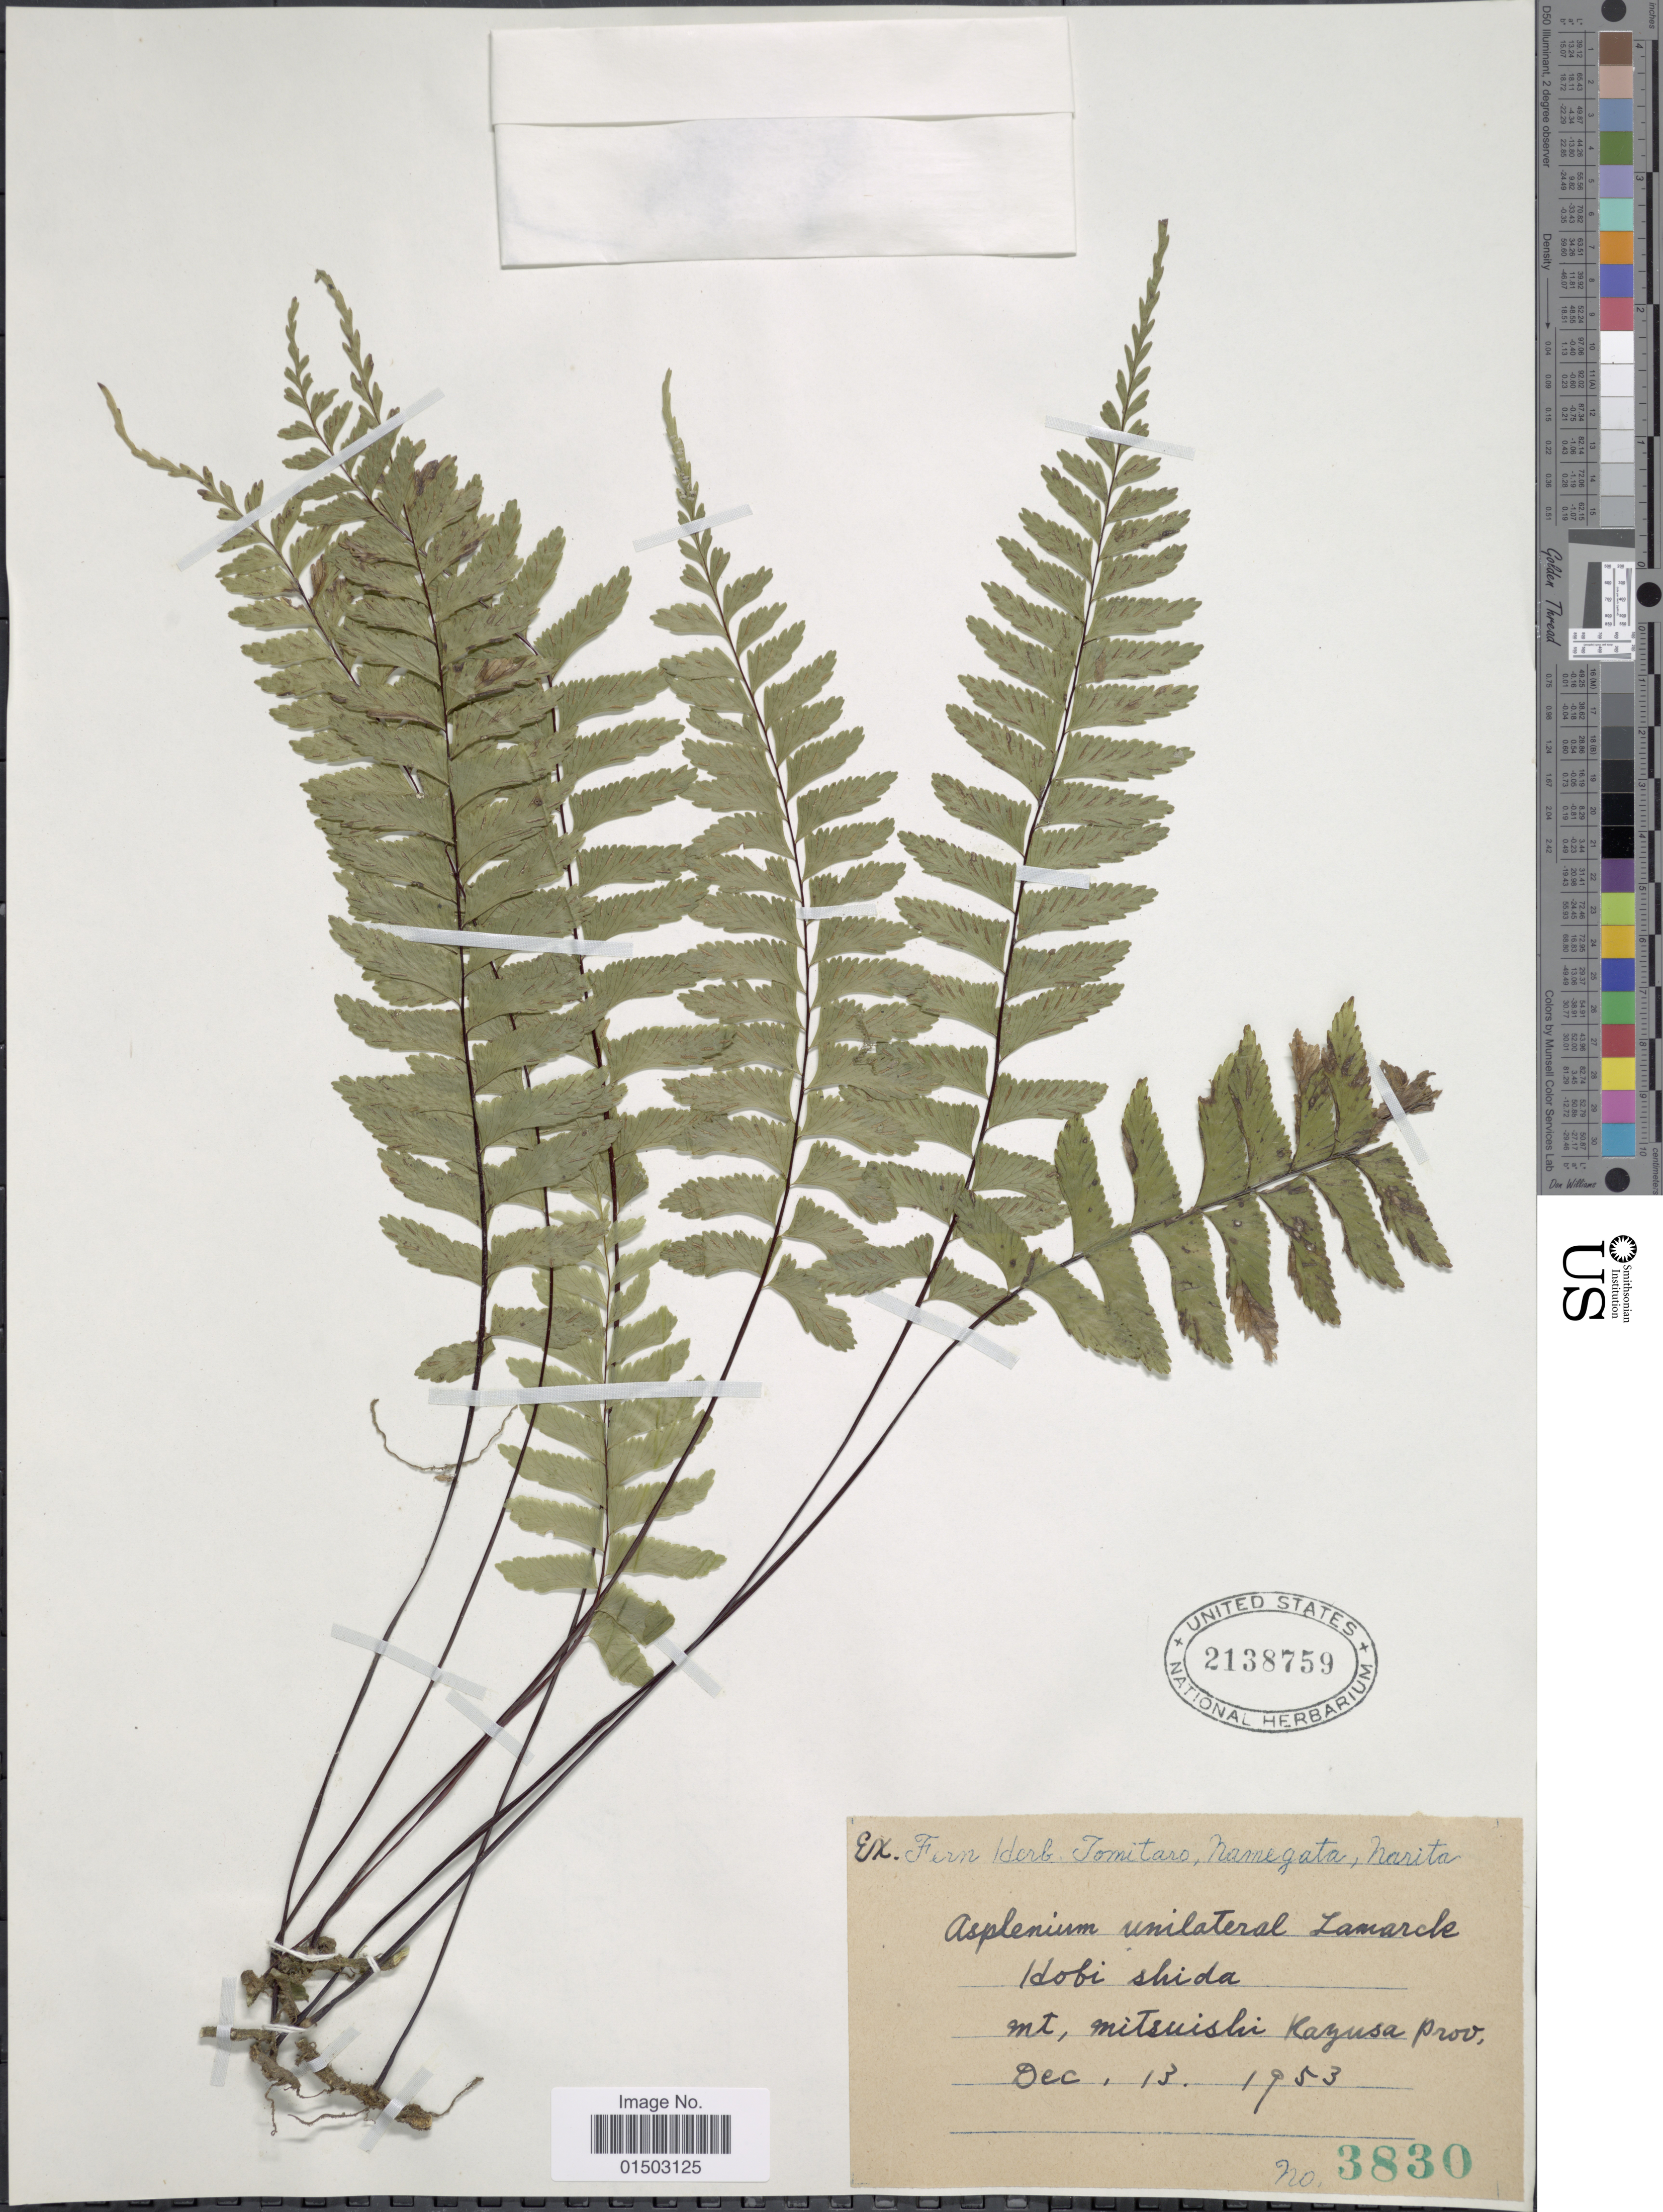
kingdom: Plantae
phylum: Tracheophyta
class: Polypodiopsida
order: Polypodiales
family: Aspleniaceae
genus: Hymenasplenium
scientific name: Hymenasplenium unilaterale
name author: (Lam.) Hayata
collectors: ex herb. Tomitaro Namegata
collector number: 3830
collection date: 1953-12-13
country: Japan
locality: Mt. Mitsuishi Kazusa Prov.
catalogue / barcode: US 2138759